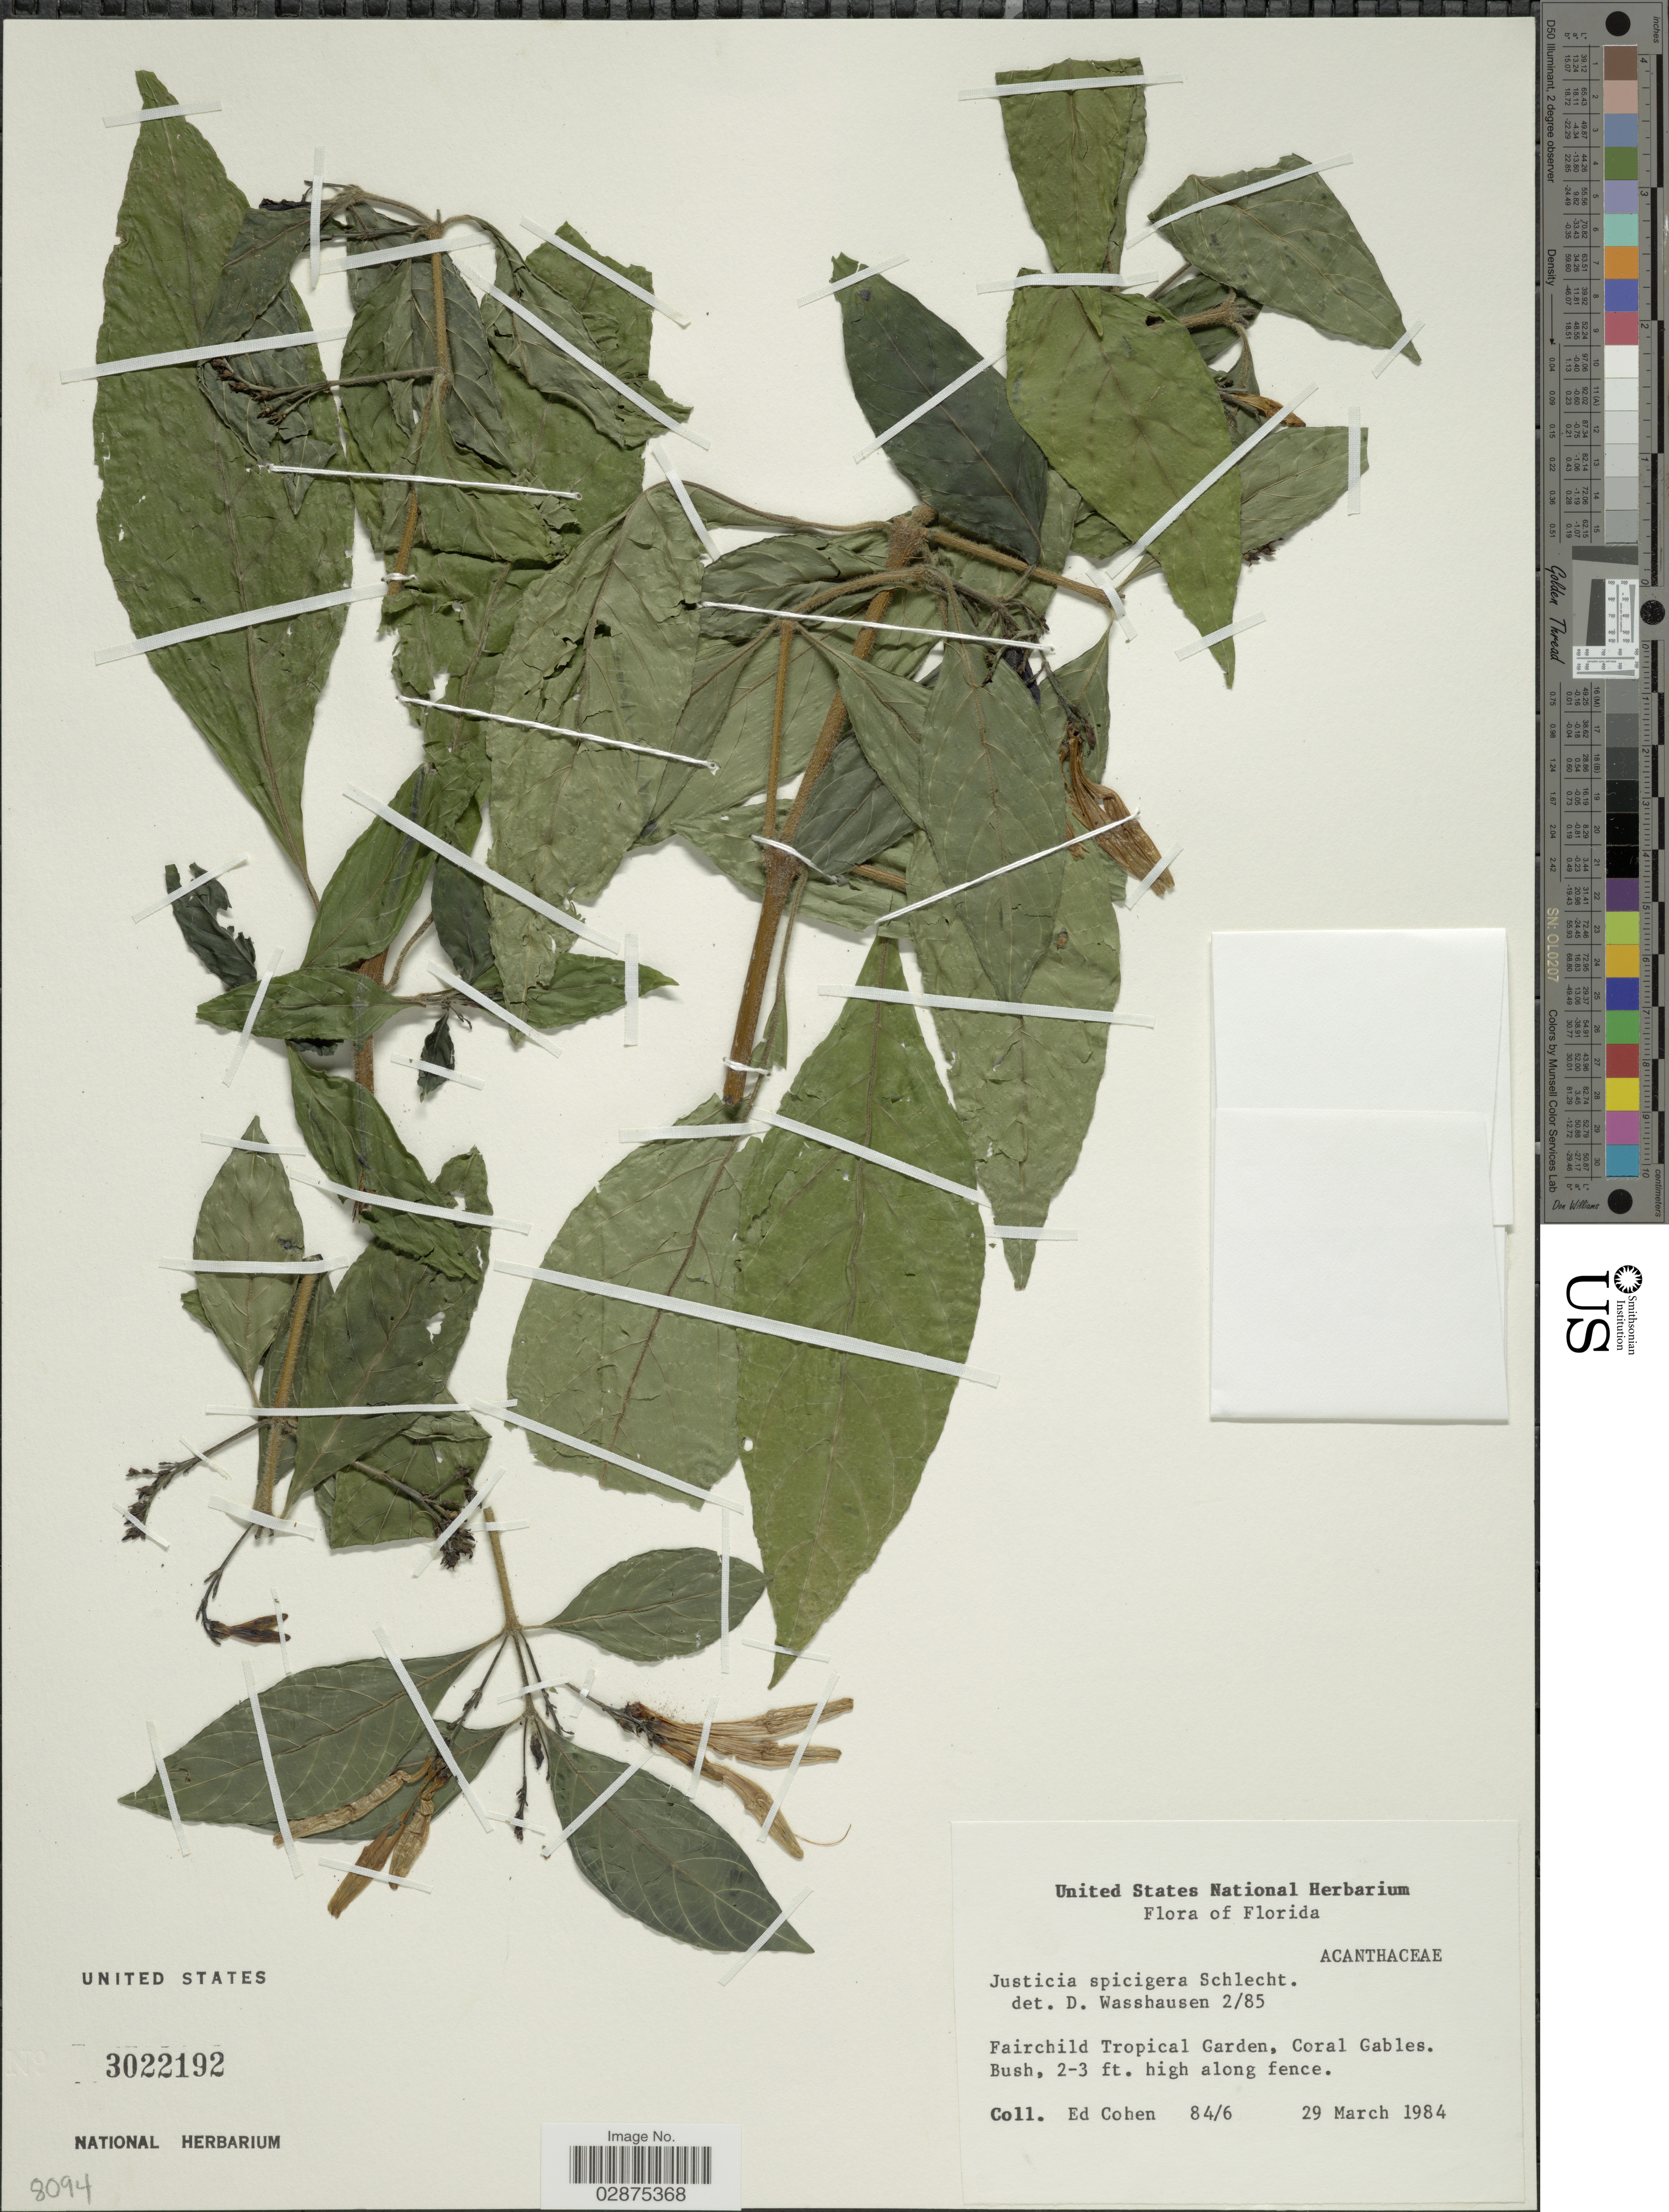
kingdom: Plantae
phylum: Tracheophyta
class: Magnoliopsida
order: Lamiales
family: Acanthaceae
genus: Justicia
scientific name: Justicia spicigera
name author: Schltdl.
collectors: E. Cohen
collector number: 84/6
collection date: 1984-03-29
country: United States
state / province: Florida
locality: Fairchild Tropical Garden, Coral Gables.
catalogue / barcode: US 3022192